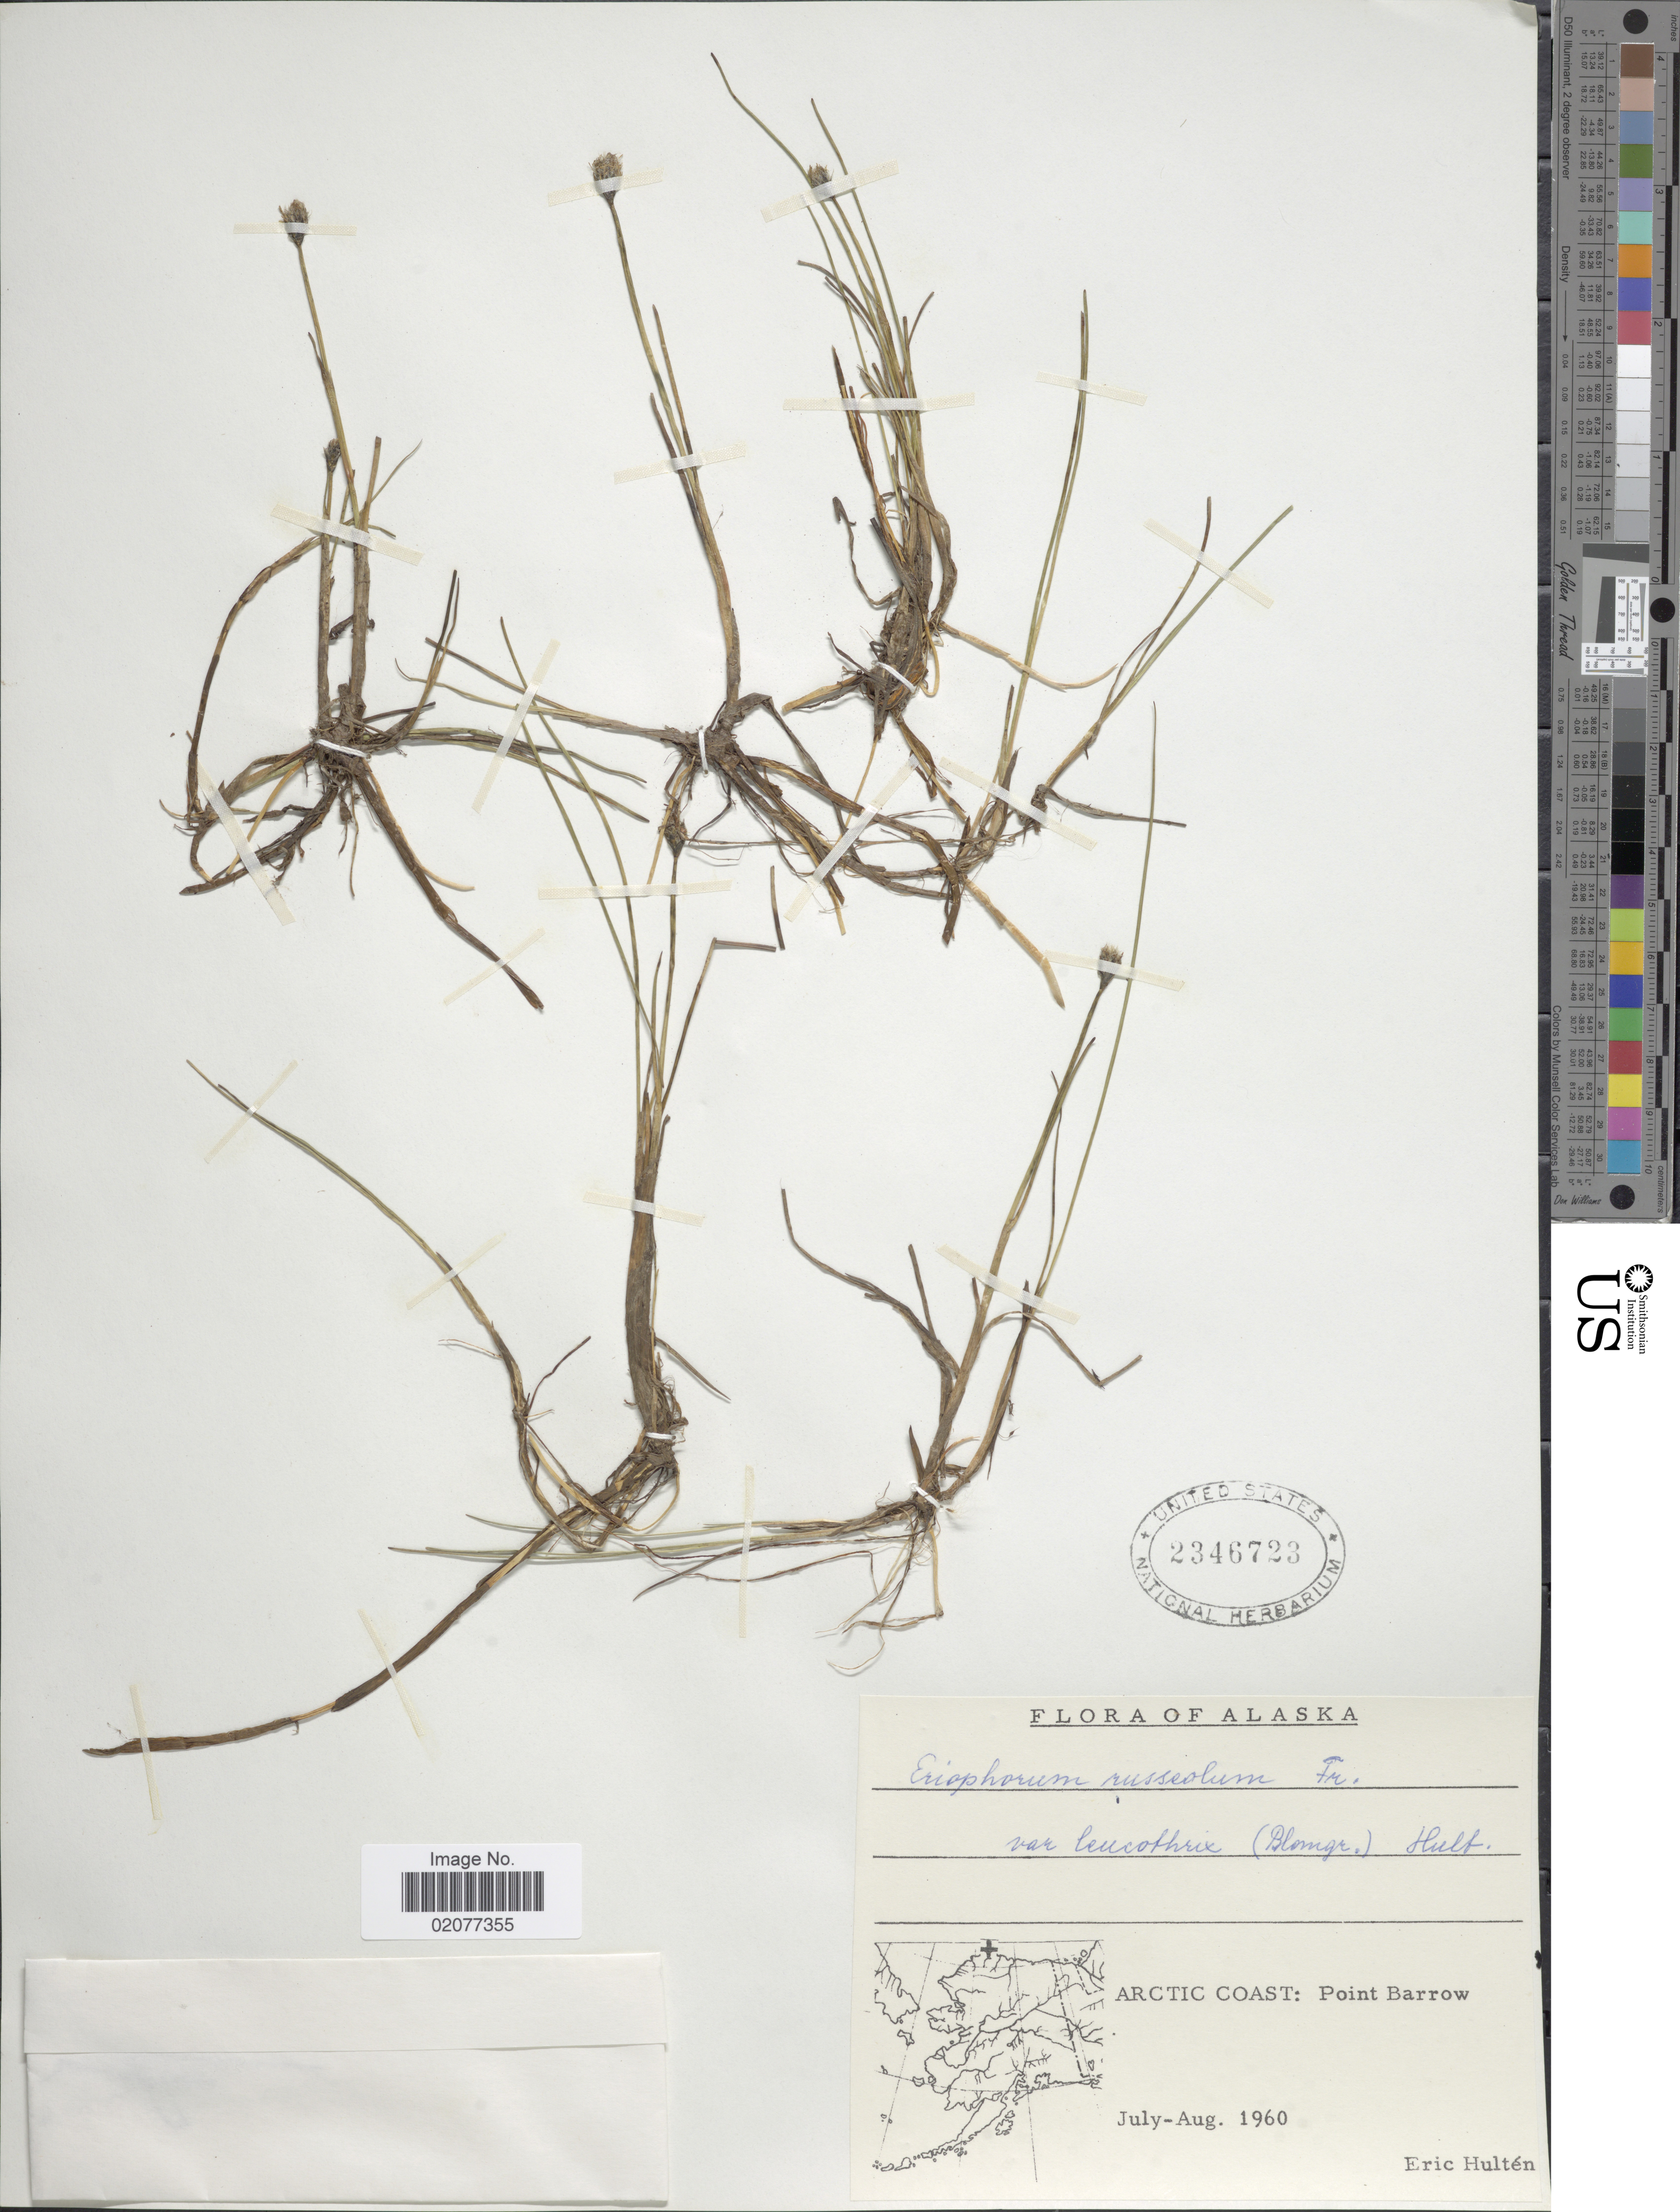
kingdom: Plantae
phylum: Tracheophyta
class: Liliopsida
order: Poales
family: Cyperaceae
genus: Eriophorum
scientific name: Eriophorum chamissonis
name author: C.A. Mey.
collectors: E. G. Hultén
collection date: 1960-07/1960-08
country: United States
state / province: Alaska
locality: Arctiv Coast: Point Barrow.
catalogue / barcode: US 2346723